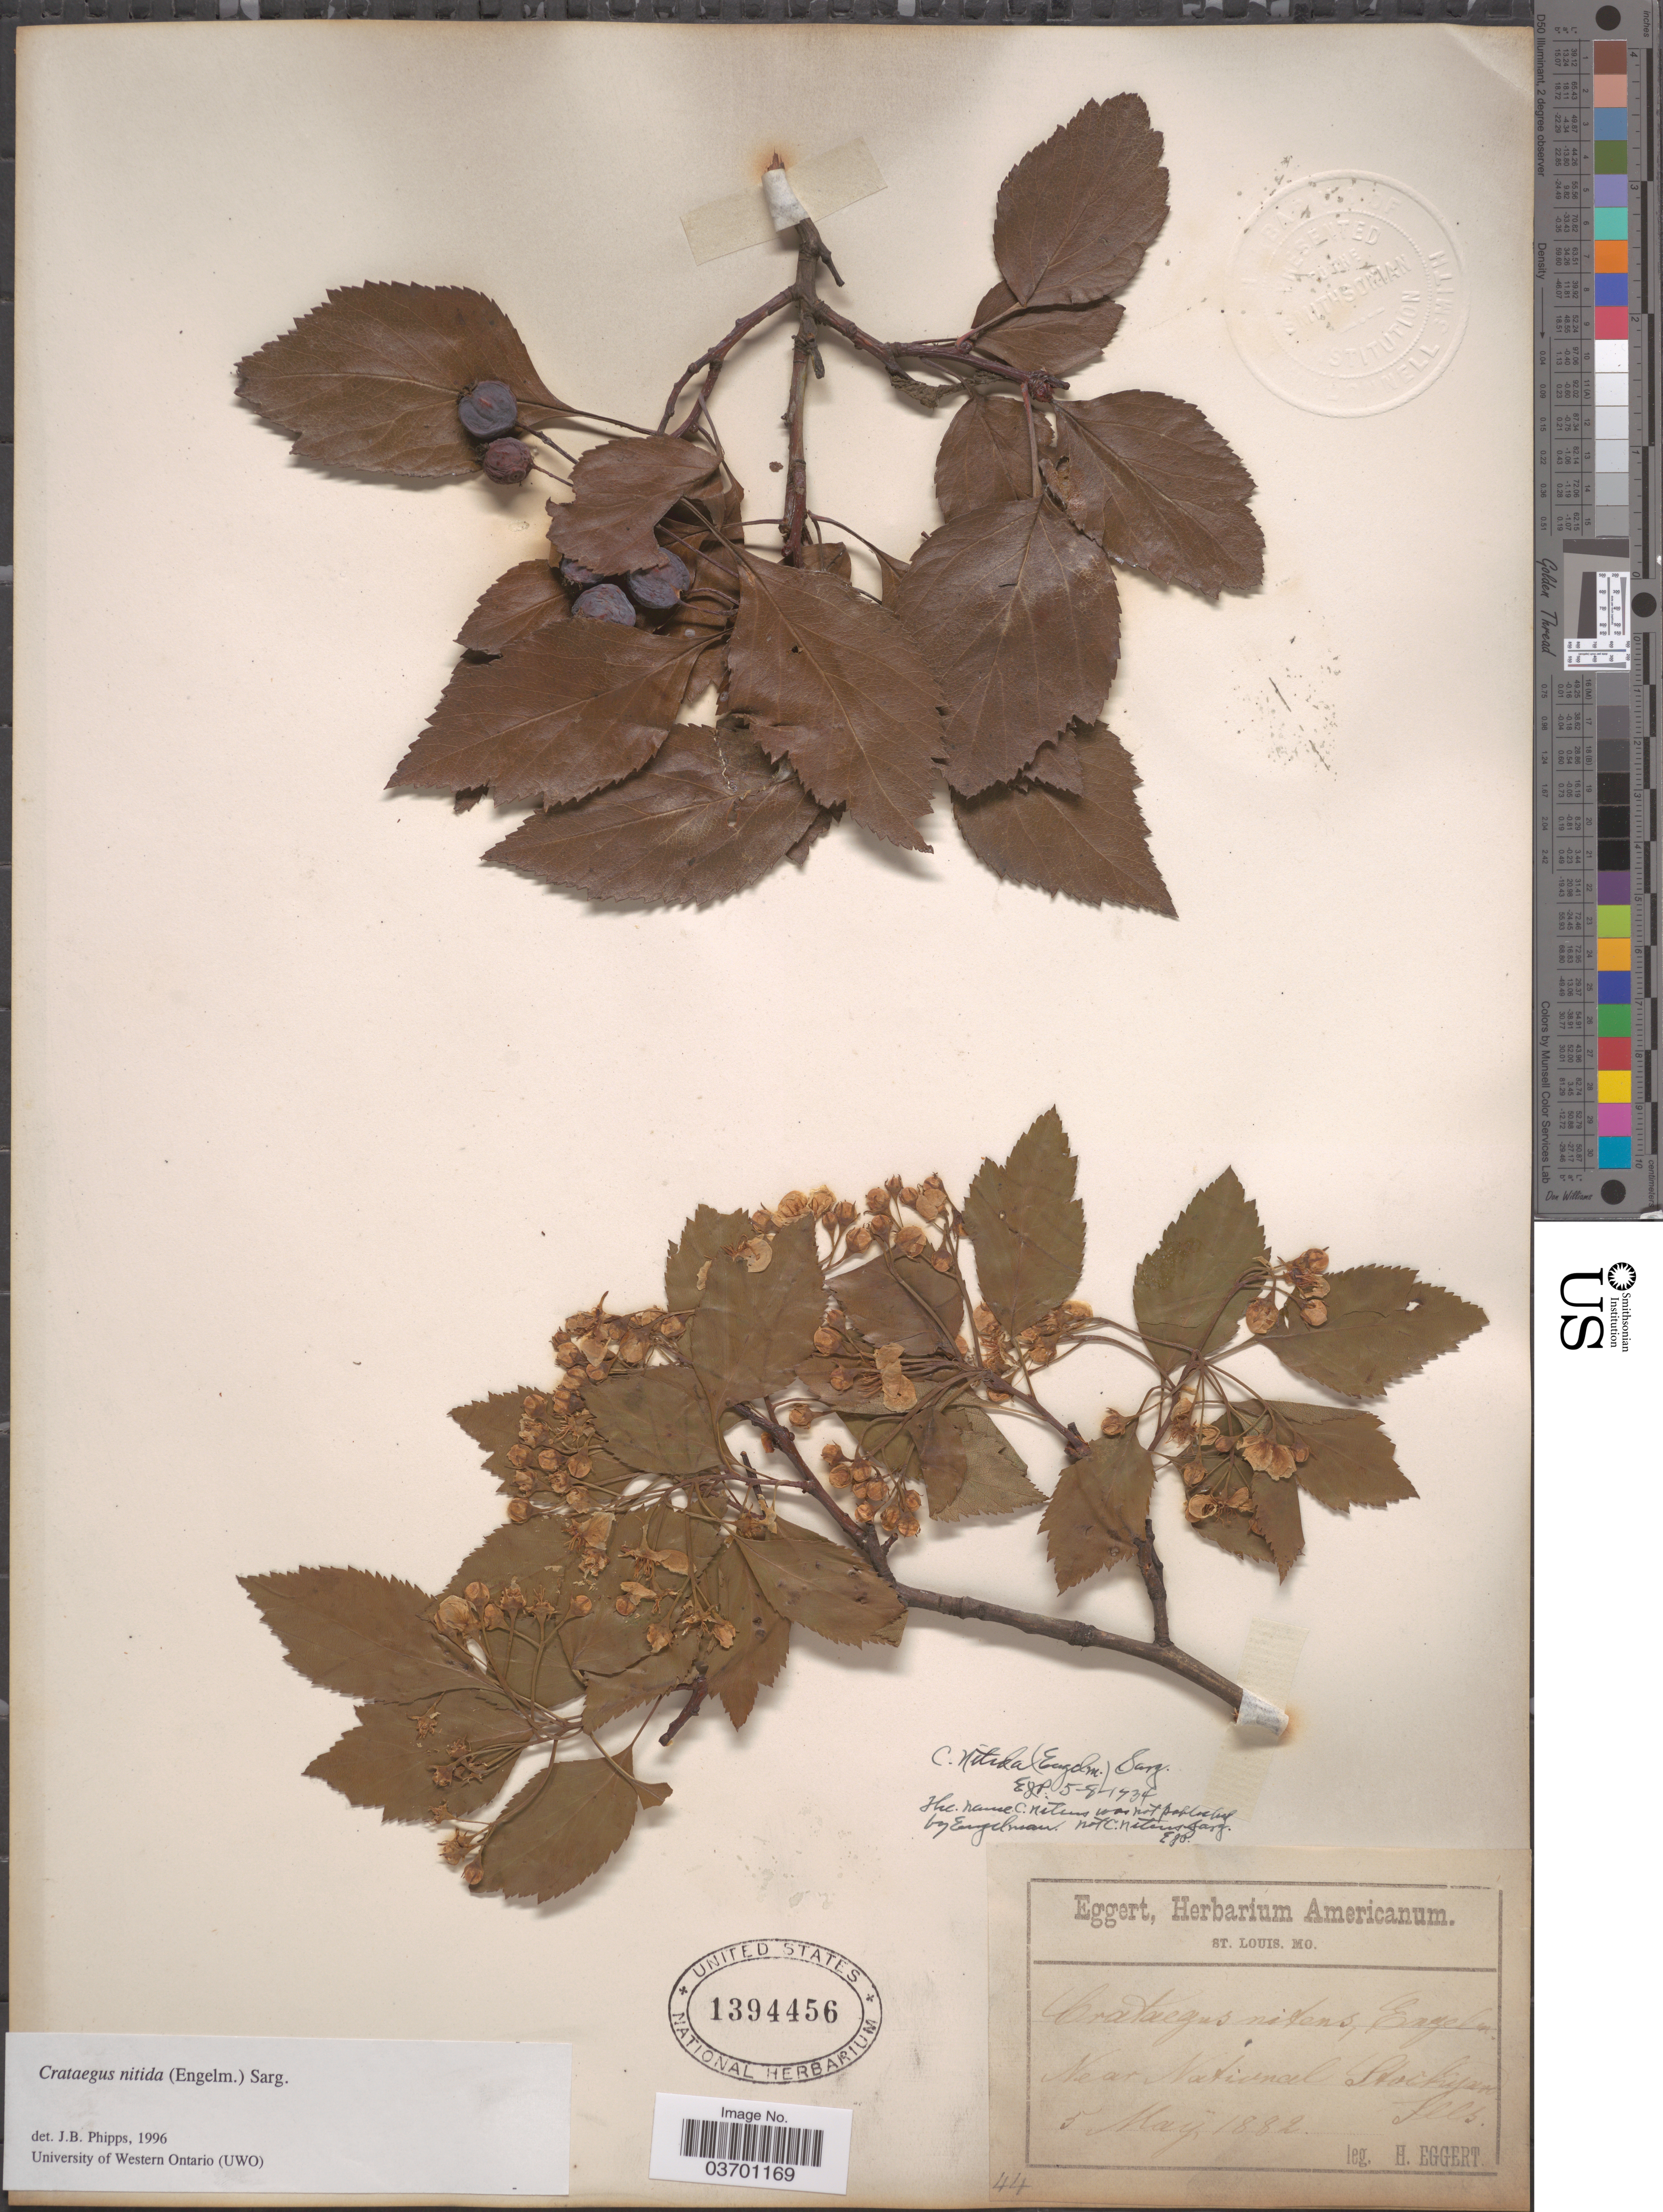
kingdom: Plantae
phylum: Tracheophyta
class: Magnoliopsida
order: Rosales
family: Rosaceae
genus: Crataegus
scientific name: Crataegus nitida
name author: (Engelm. ex Britton & N.E. Br.) Sarg.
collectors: H. Eggert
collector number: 44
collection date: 1882-05-05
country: United States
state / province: Illinois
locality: Near National Stockyard.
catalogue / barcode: US 1394456